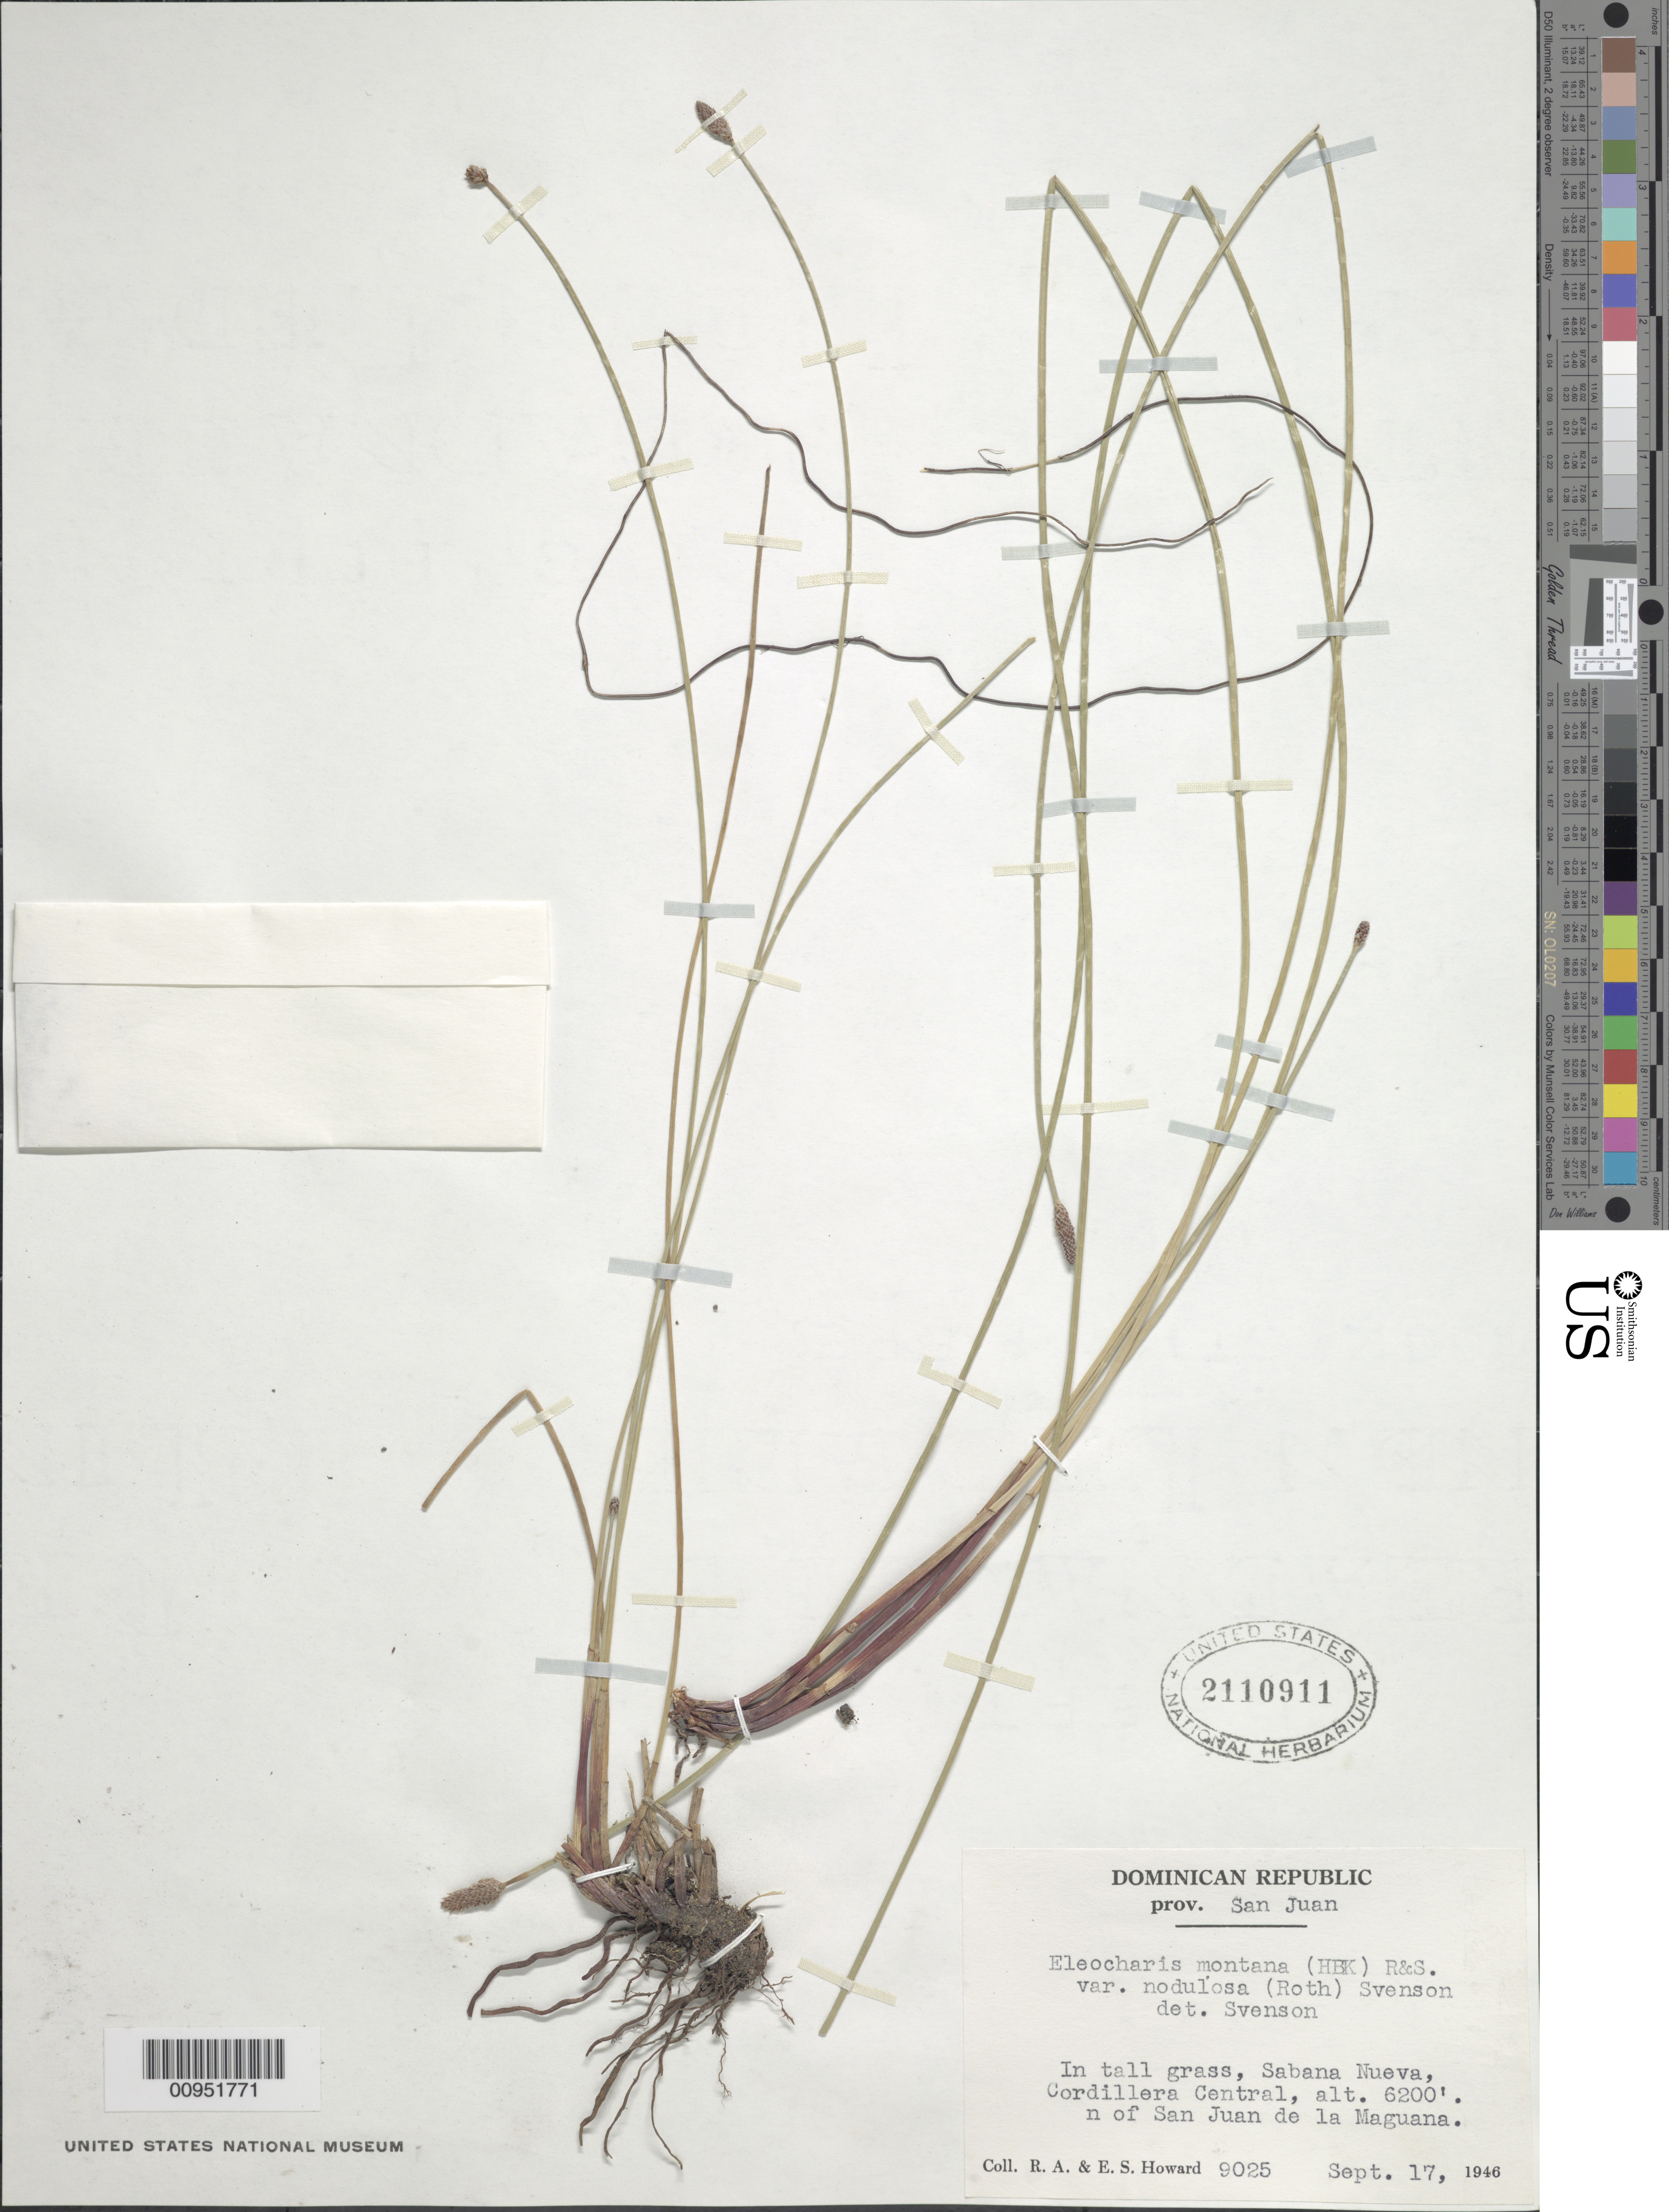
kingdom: Plantae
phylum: Tracheophyta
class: Liliopsida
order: Poales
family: Cyperaceae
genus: Eleocharis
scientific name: Eleocharis montana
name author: (Kunth) Roem. & Schult.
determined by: Svenson, --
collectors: R. A. Howard & E. S. Howard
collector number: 9025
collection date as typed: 17 Sep 1946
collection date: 1946-09-17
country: Dominican Republic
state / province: San Juan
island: Hispaniola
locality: Sabana Nueva, Cordillera Central, N of San Juan de la Maguana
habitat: In tall grass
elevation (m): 1890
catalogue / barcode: US 2110911